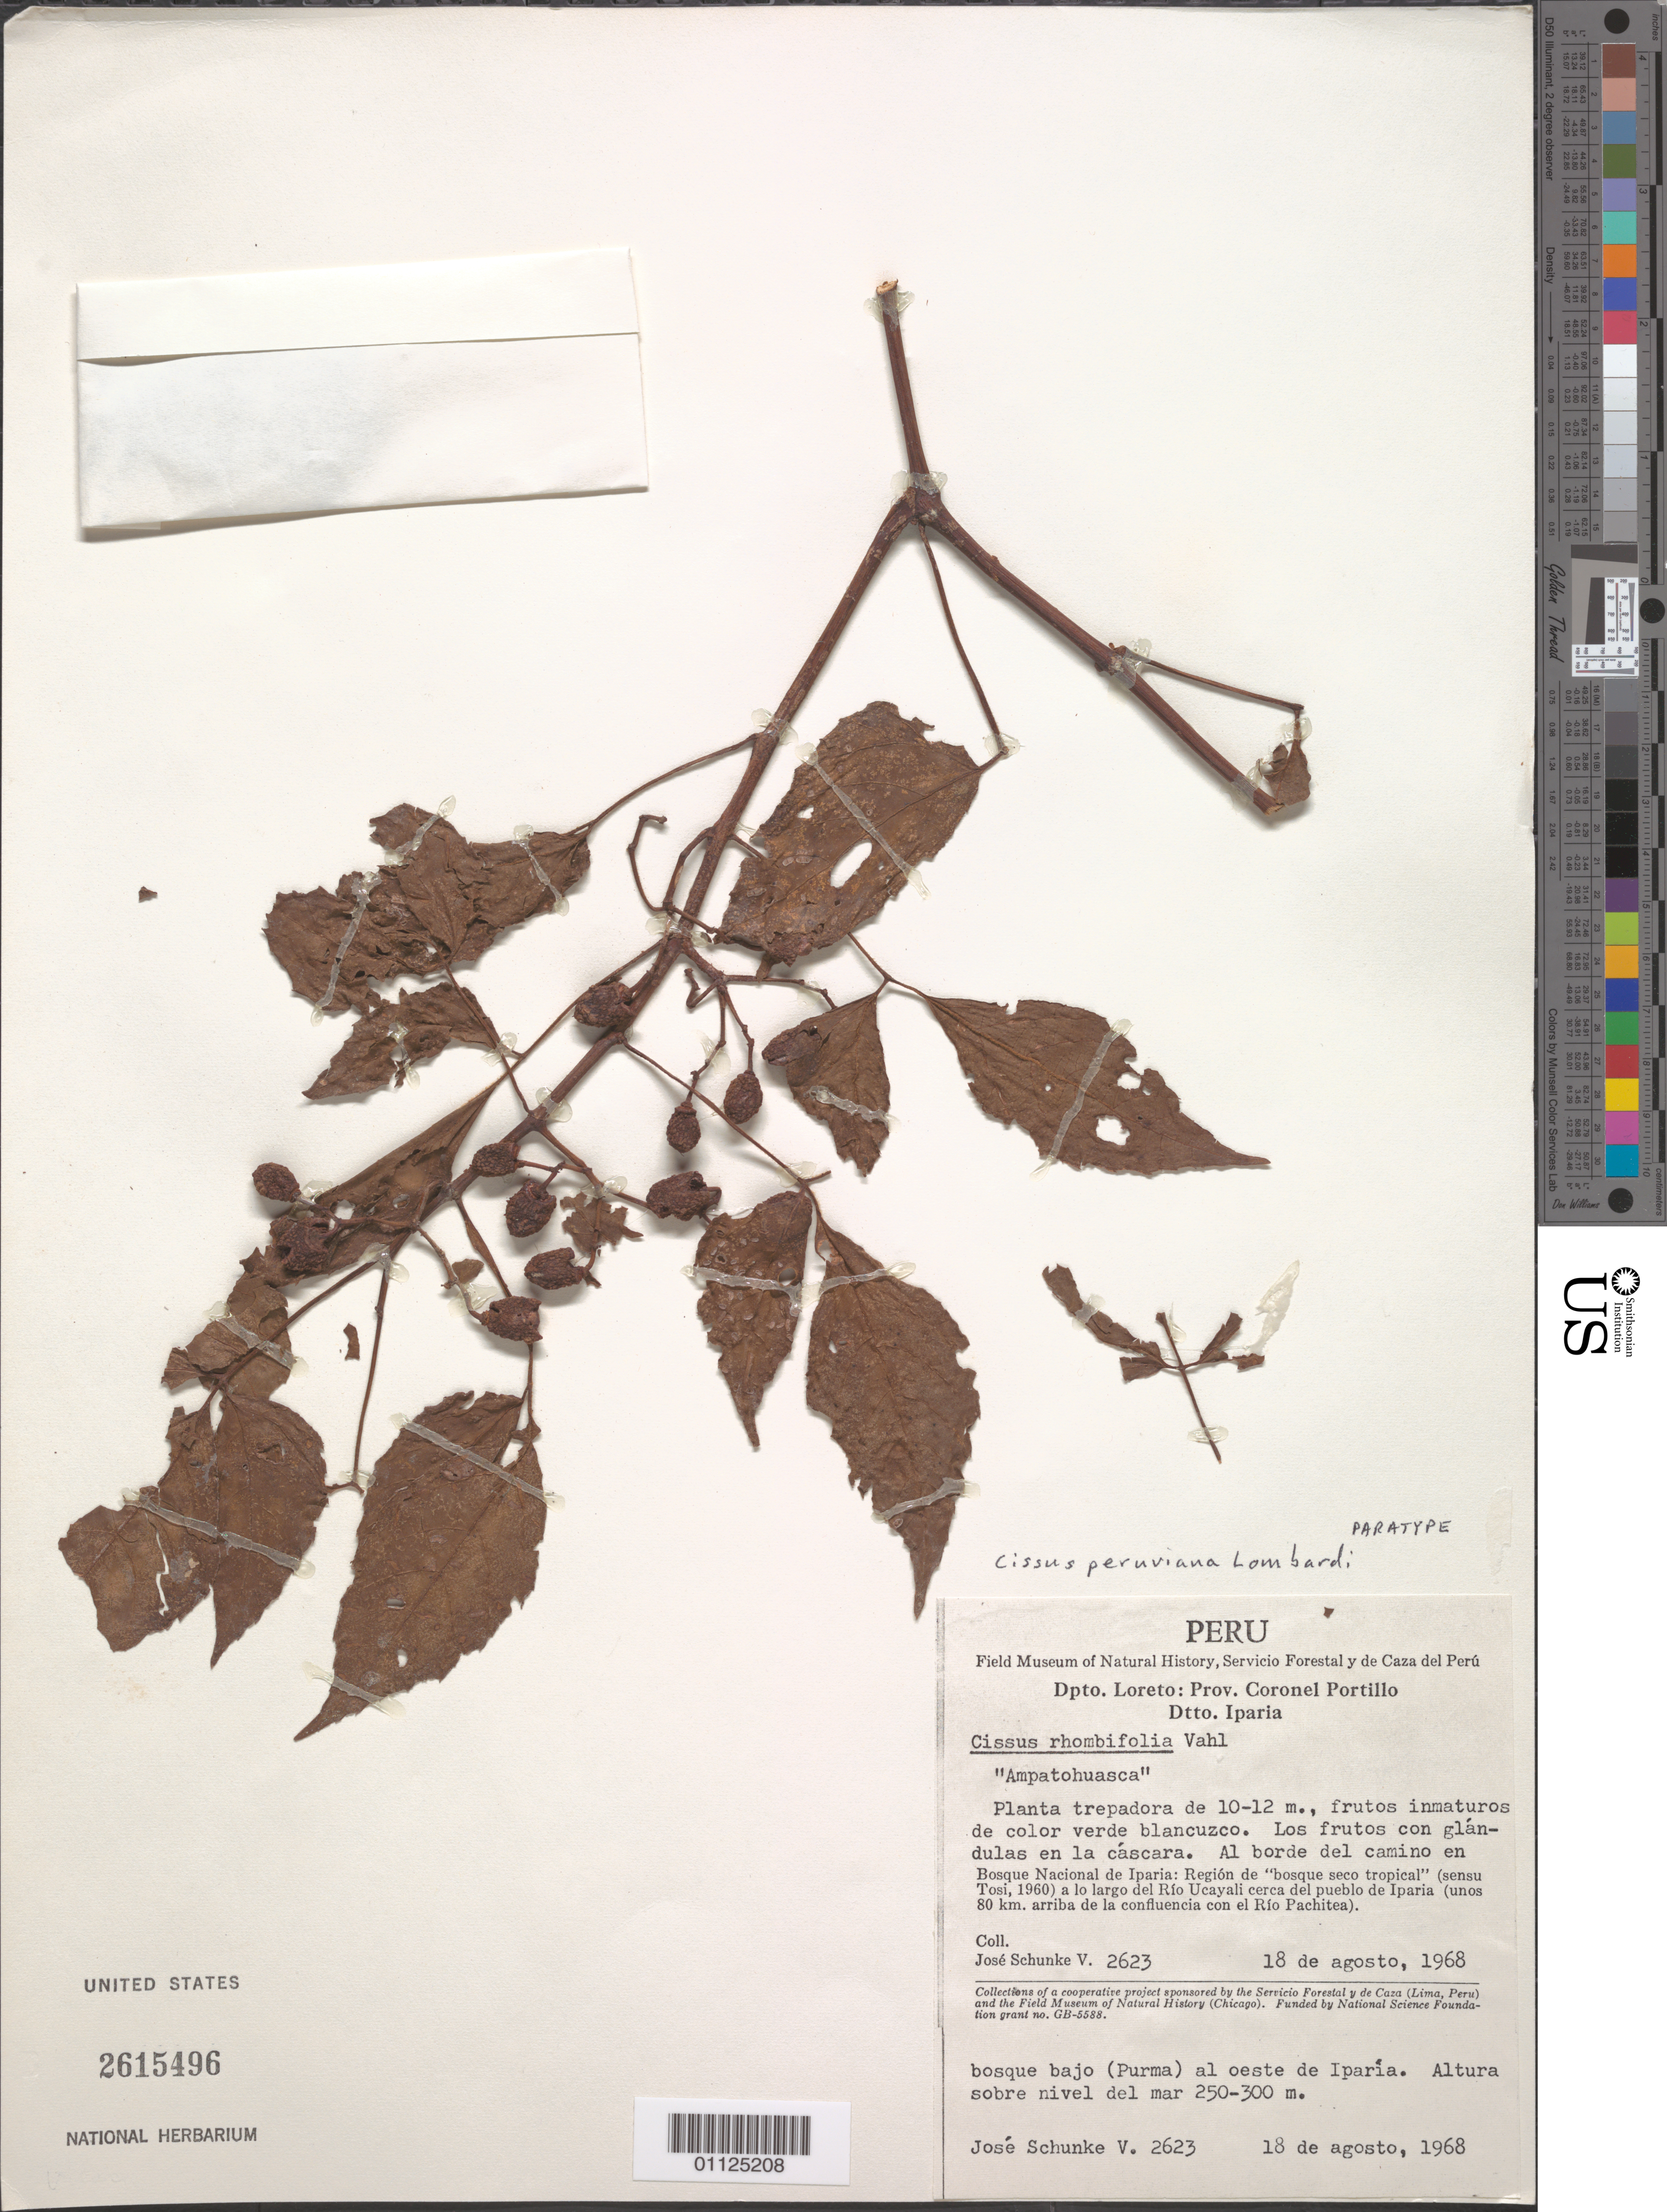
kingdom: Plantae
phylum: Tracheophyta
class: Magnoliopsida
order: Vitales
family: Vitaceae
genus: Cissus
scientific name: Cissus peruviana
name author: Lombardi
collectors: J. Schunke Vigo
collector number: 2623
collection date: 1968-08-18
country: Peru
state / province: Ucayali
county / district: Coronel Portillo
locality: Dpto. Loreto.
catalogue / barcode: US 2615496